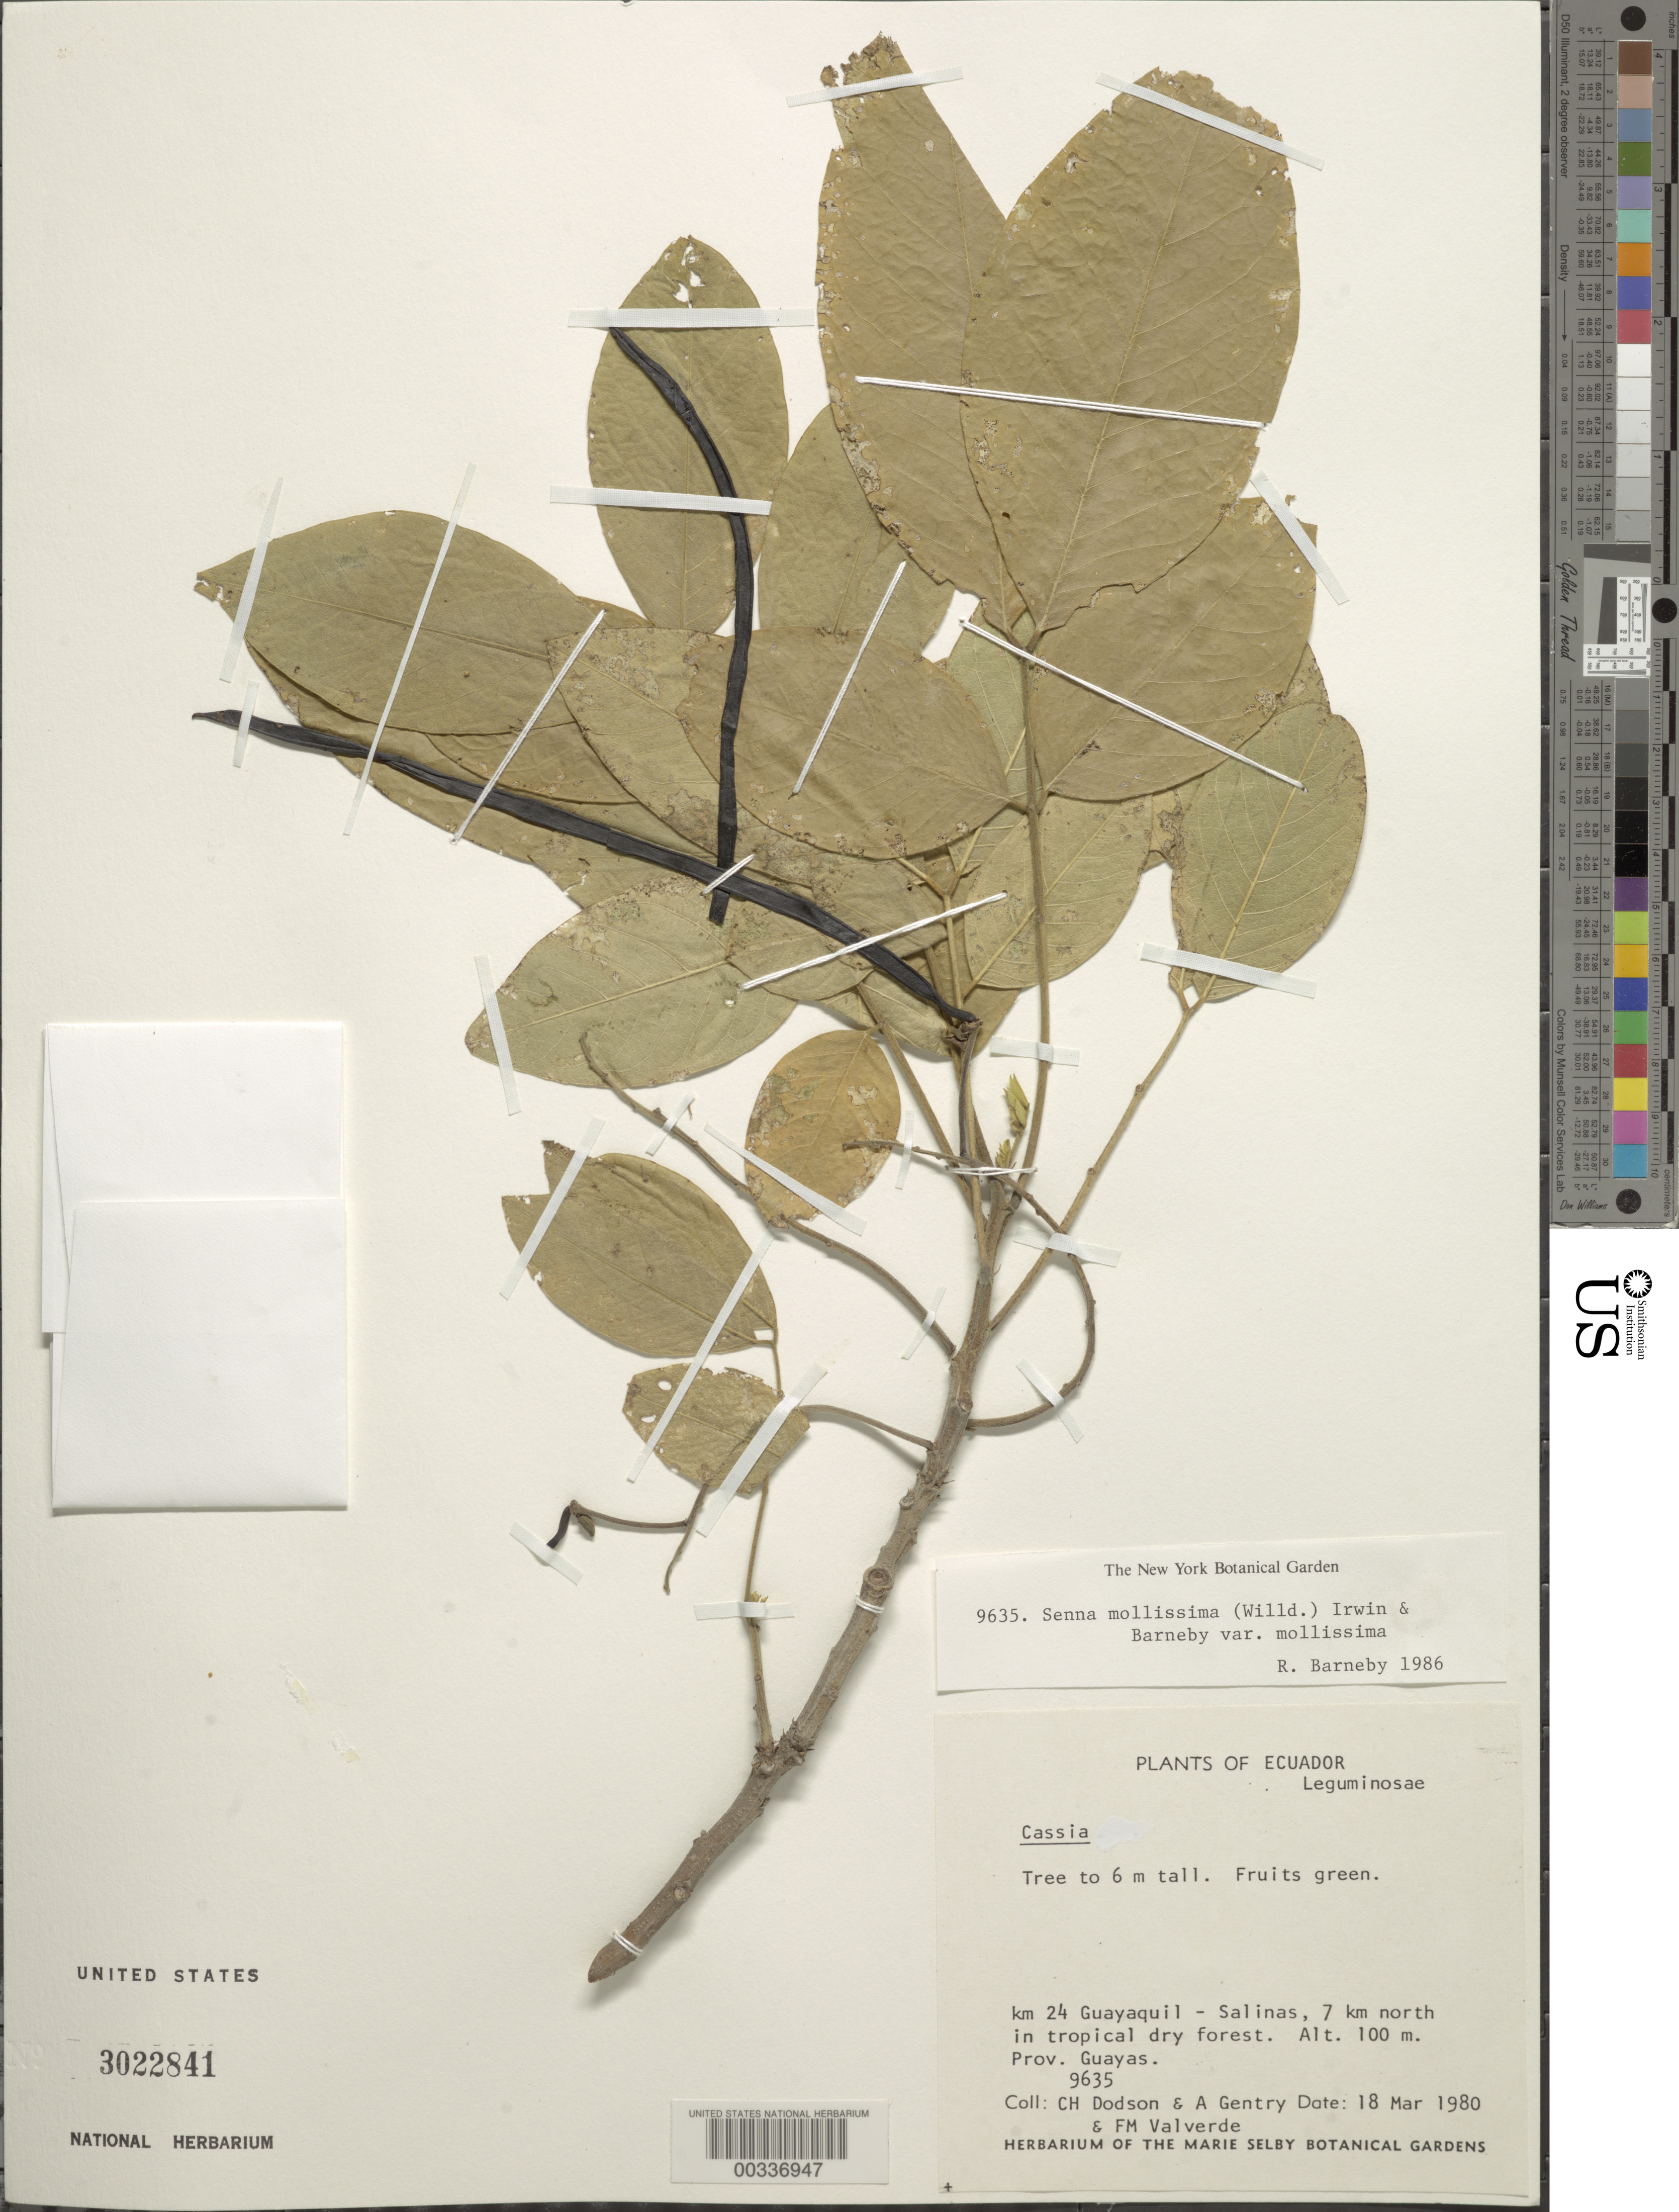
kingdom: Plantae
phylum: Tracheophyta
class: Magnoliopsida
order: Fabales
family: Fabaceae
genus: Senna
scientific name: Senna mollissima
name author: (Humb. & Bonpl. ex Willd.) H.S. Irwin & Barneby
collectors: C. H. Dodson & A. H. Gentry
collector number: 9635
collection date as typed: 18 Mar 1980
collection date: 1980-03-18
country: Ecuador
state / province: Guayas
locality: Km 24 Guayaquil - Salinas.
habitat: Tropical dry forest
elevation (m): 100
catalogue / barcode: US 3022841